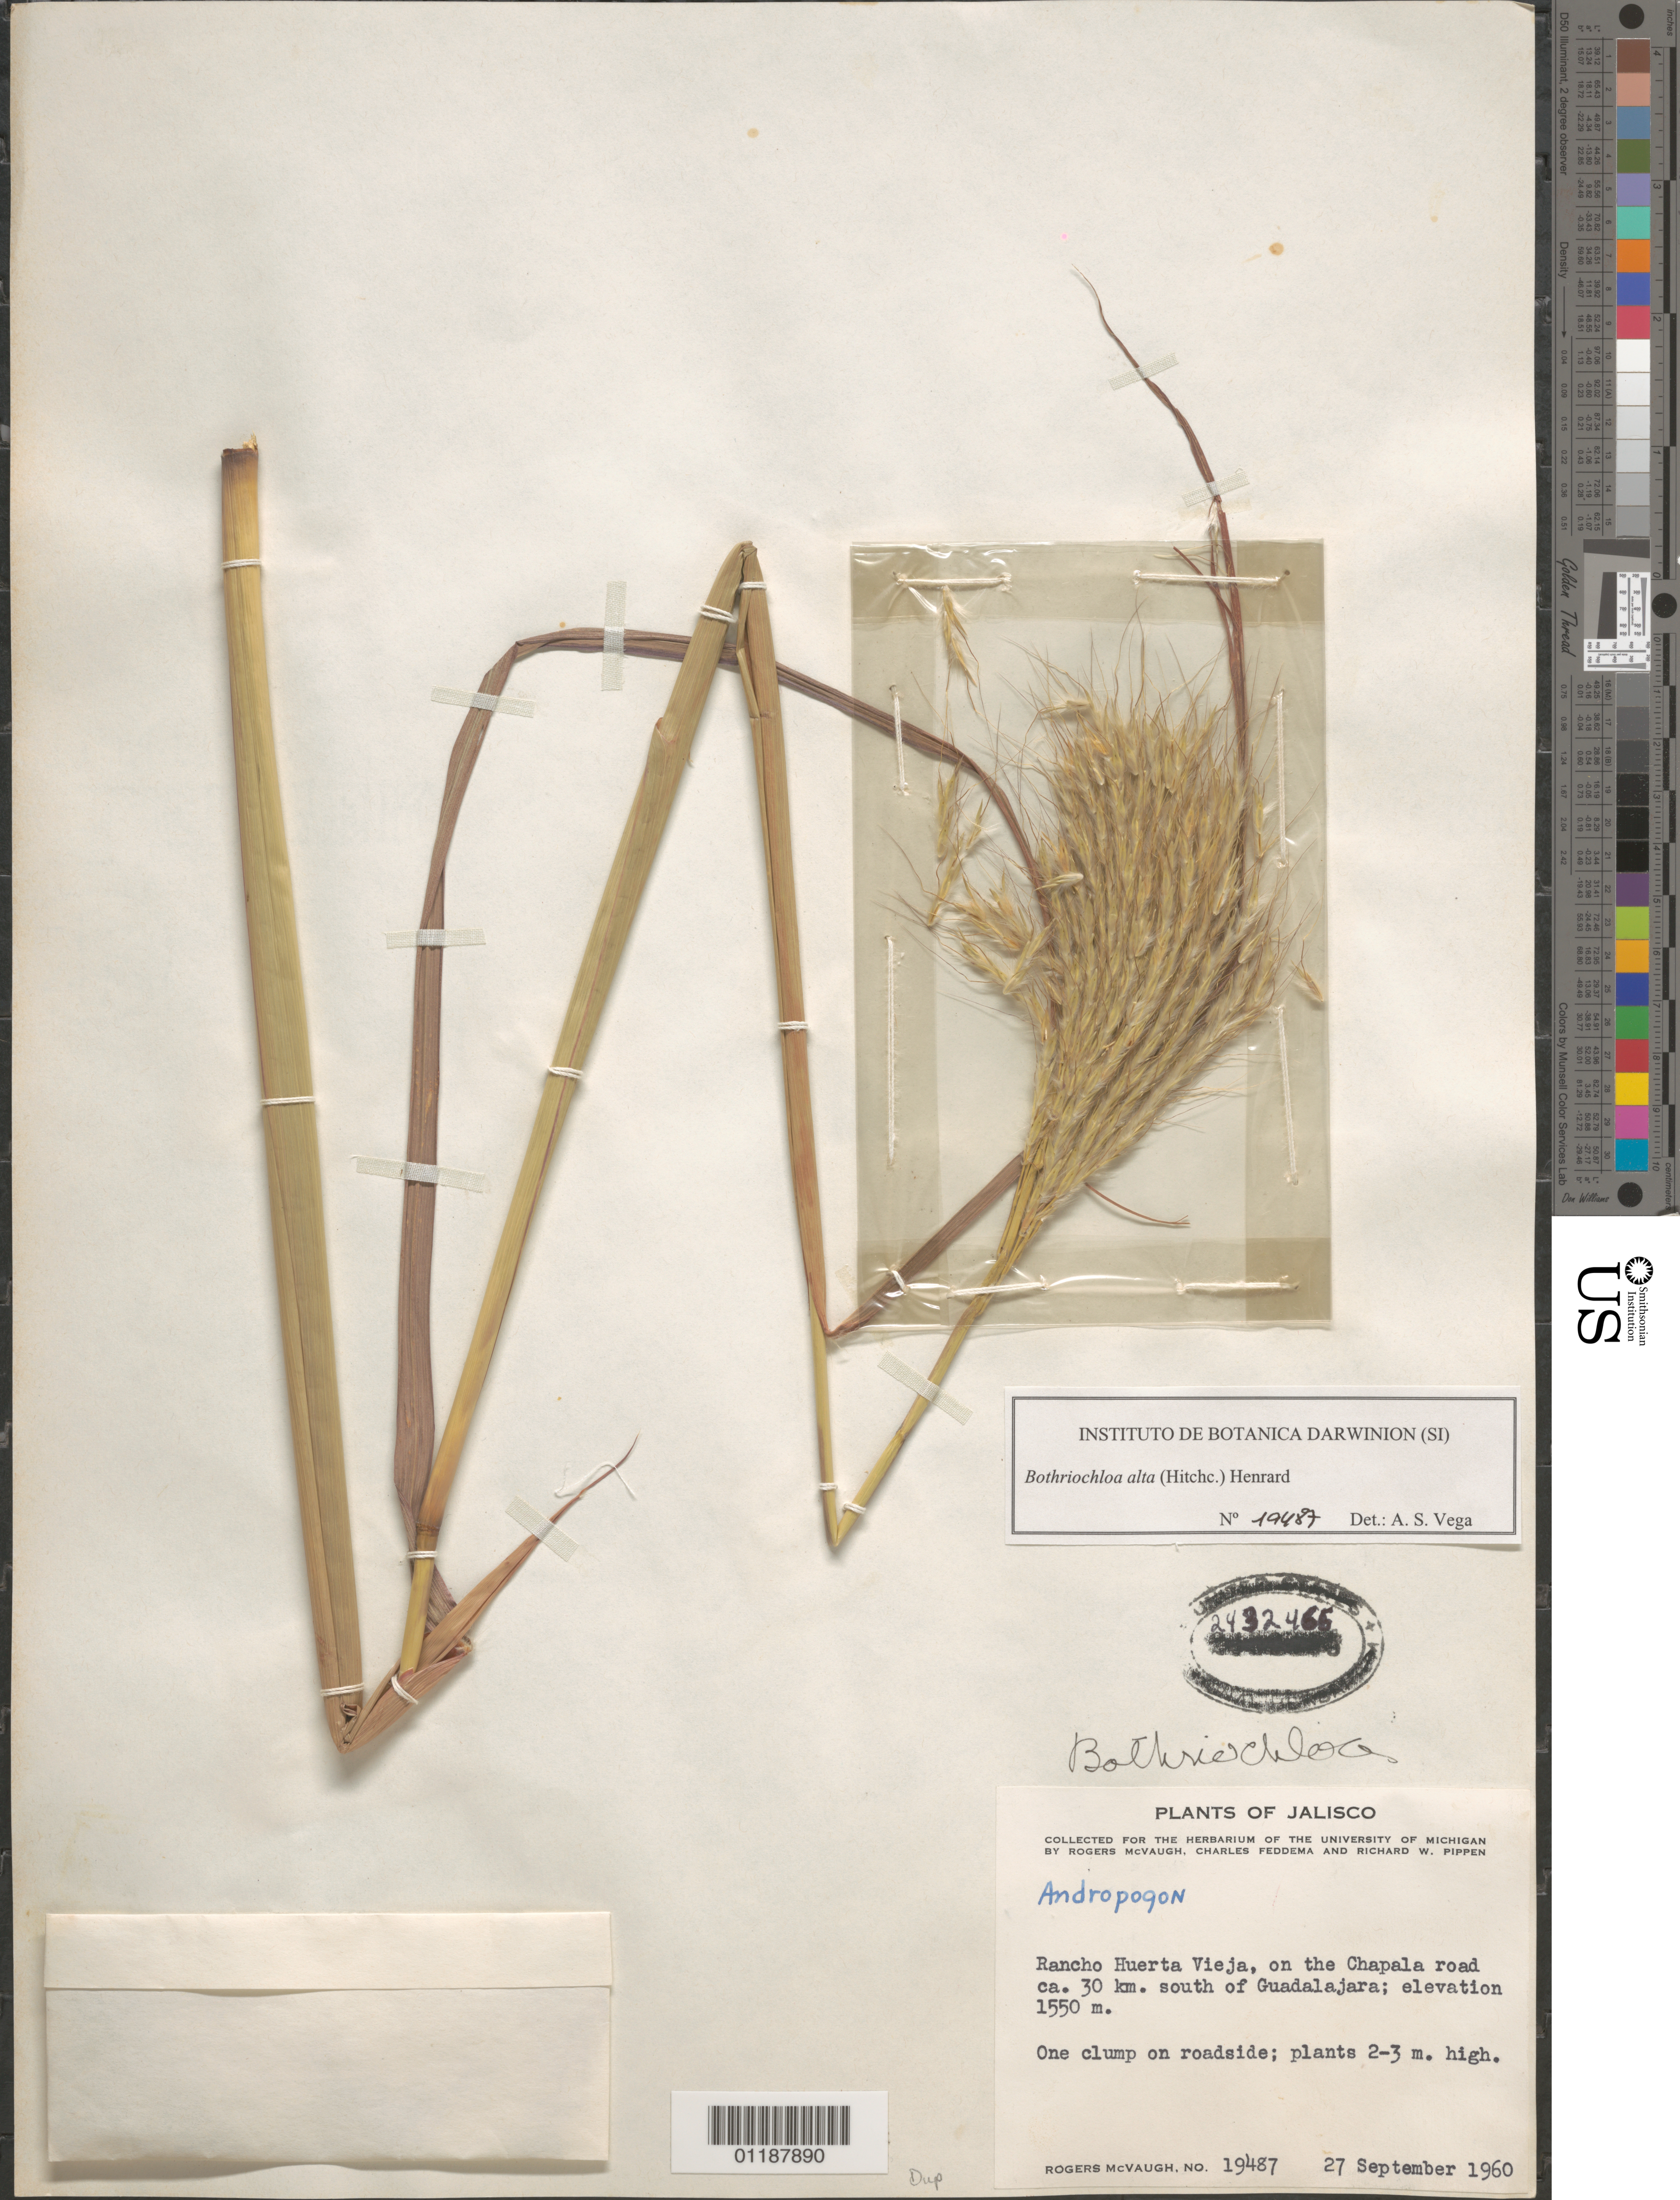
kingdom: Plantae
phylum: Tracheophyta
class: Liliopsida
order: Poales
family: Poaceae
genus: Bothriochloa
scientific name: Bothriochloa alta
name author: (Hitchc.) Henr.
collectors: R. McVaugh, C. Feddema & R. W. Pippen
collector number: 19487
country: Mexico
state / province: Jalisco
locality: Rancho Huerta Vieja, on the Chapala road, S of Guadalajara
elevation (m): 1550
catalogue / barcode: US 2432465